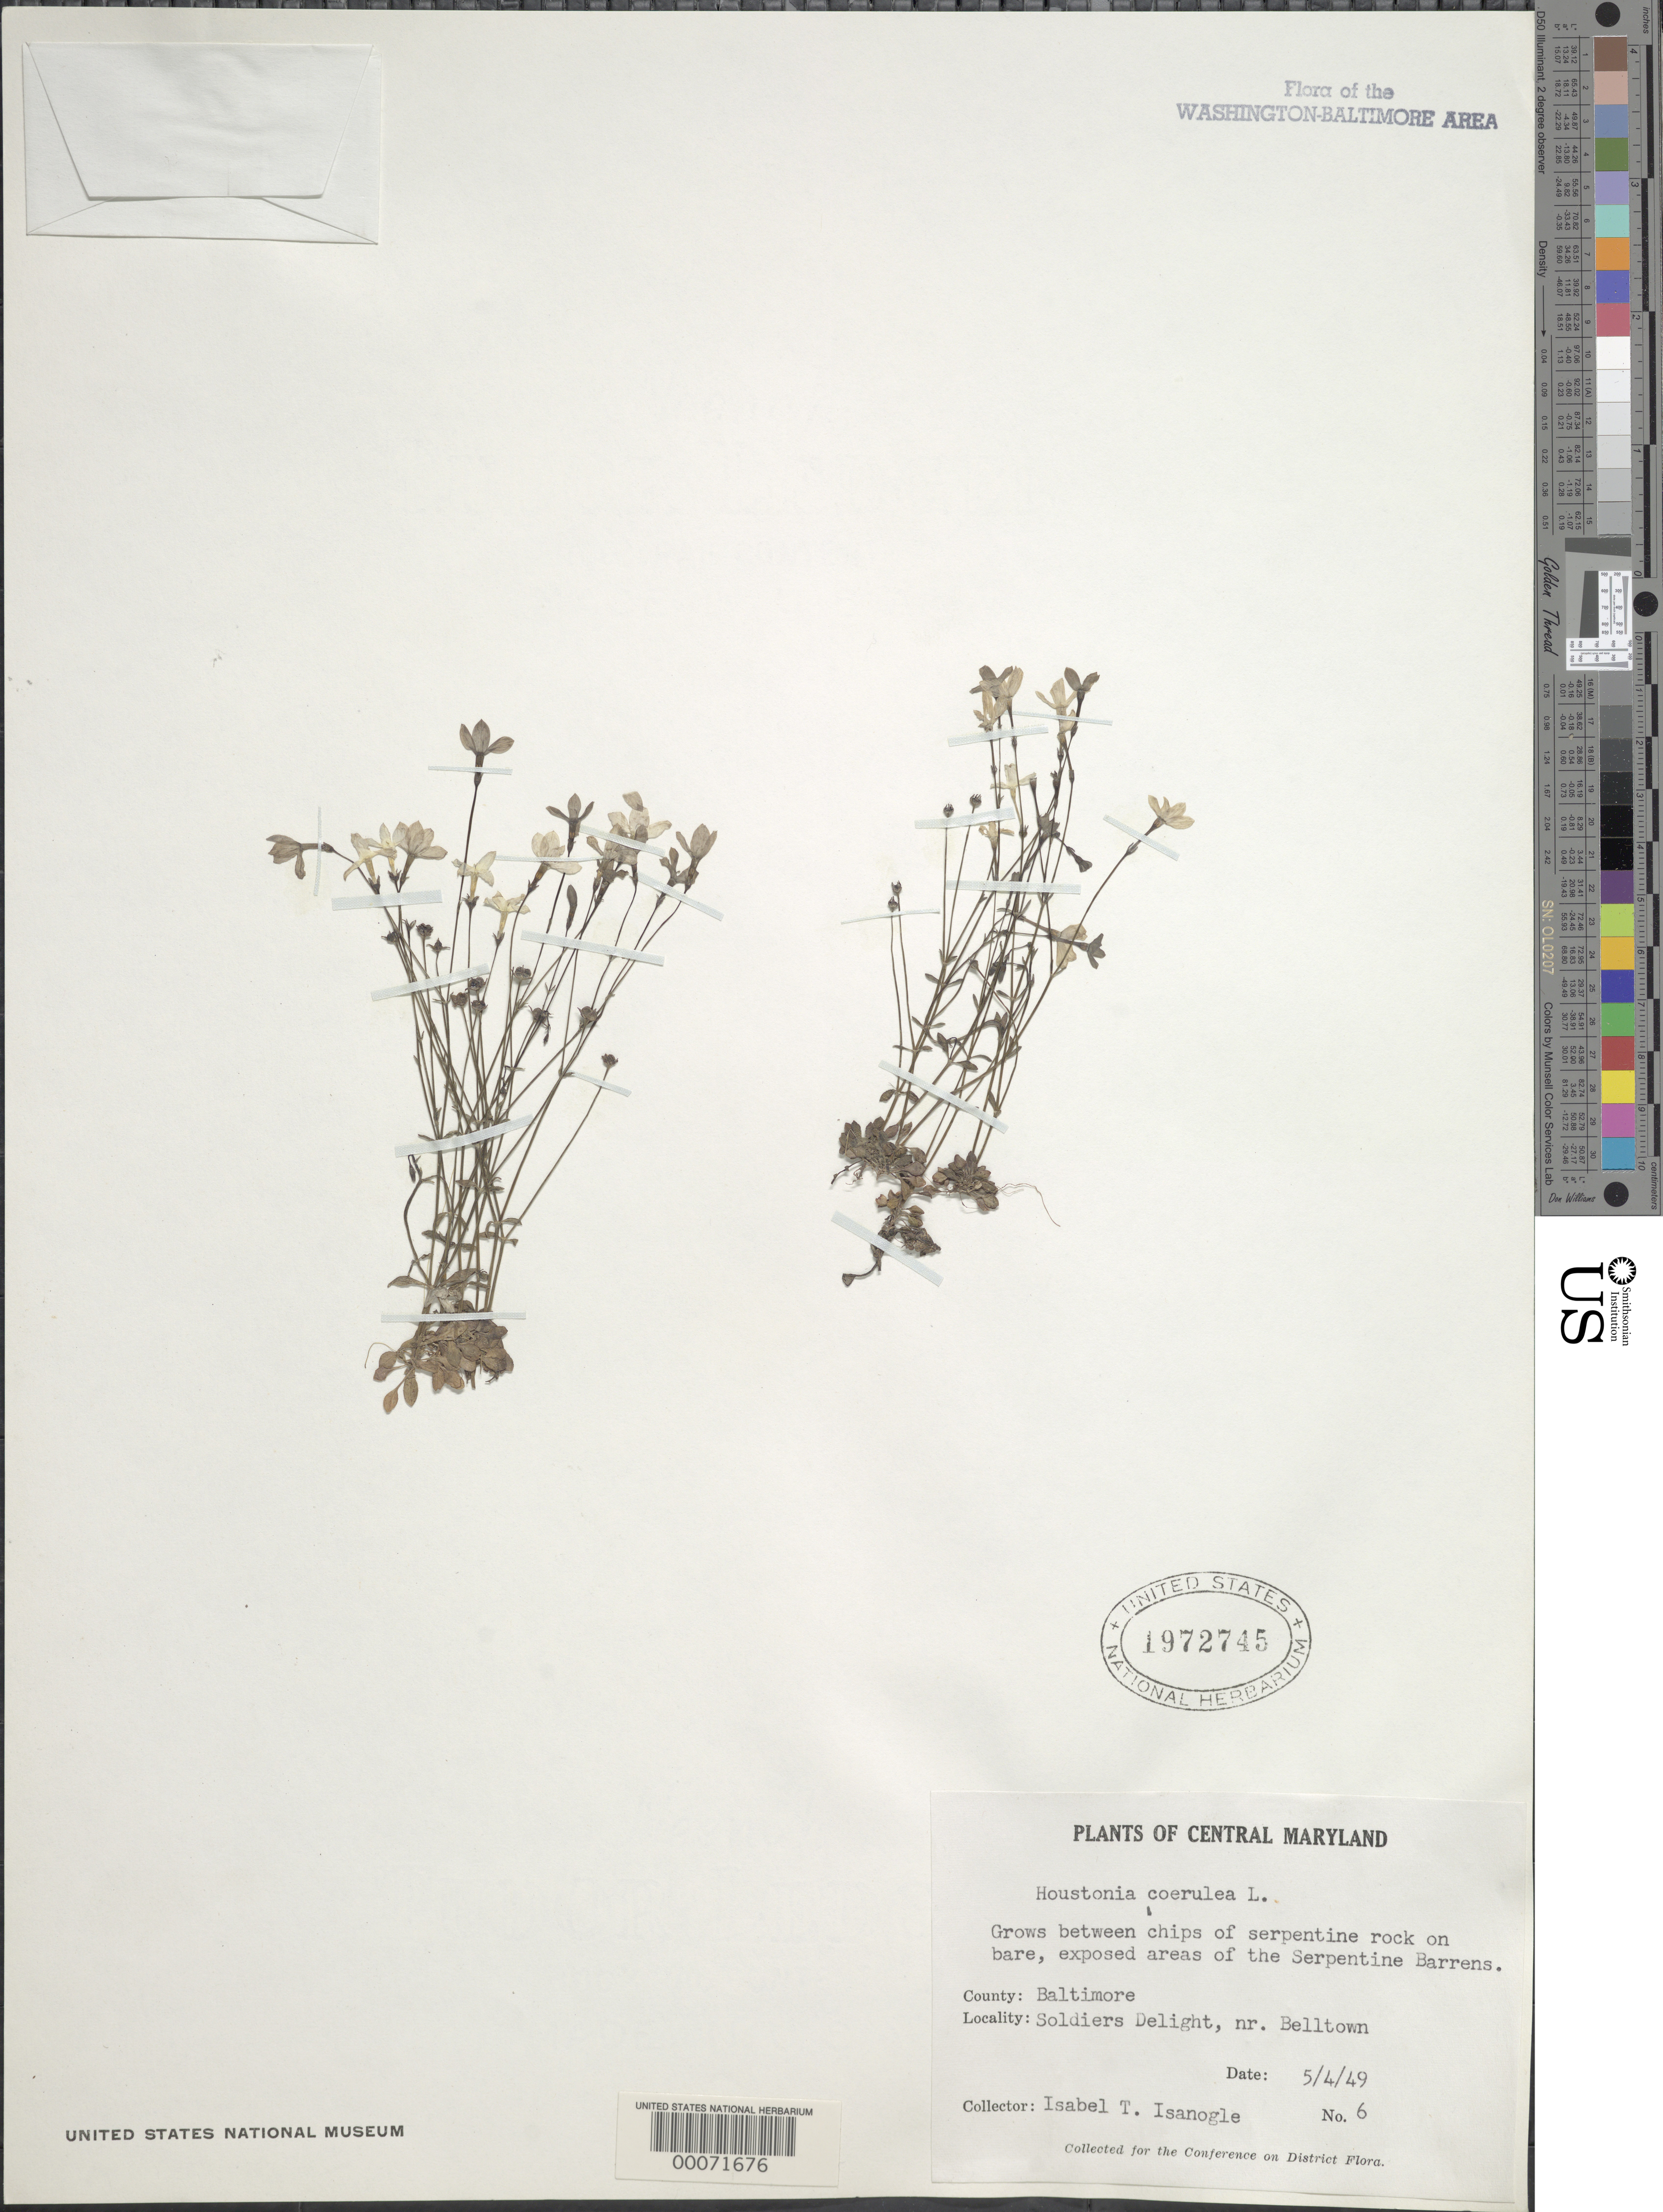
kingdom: Plantae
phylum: Tracheophyta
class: Magnoliopsida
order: Gentianales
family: Rubiaceae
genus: Houstonia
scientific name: Houstonia caerulea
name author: L.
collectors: I. Isanogle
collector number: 6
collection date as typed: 04 May 1949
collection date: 1949-05-04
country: United States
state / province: Maryland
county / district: Baltimore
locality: Near Belltown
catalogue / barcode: US 1972745